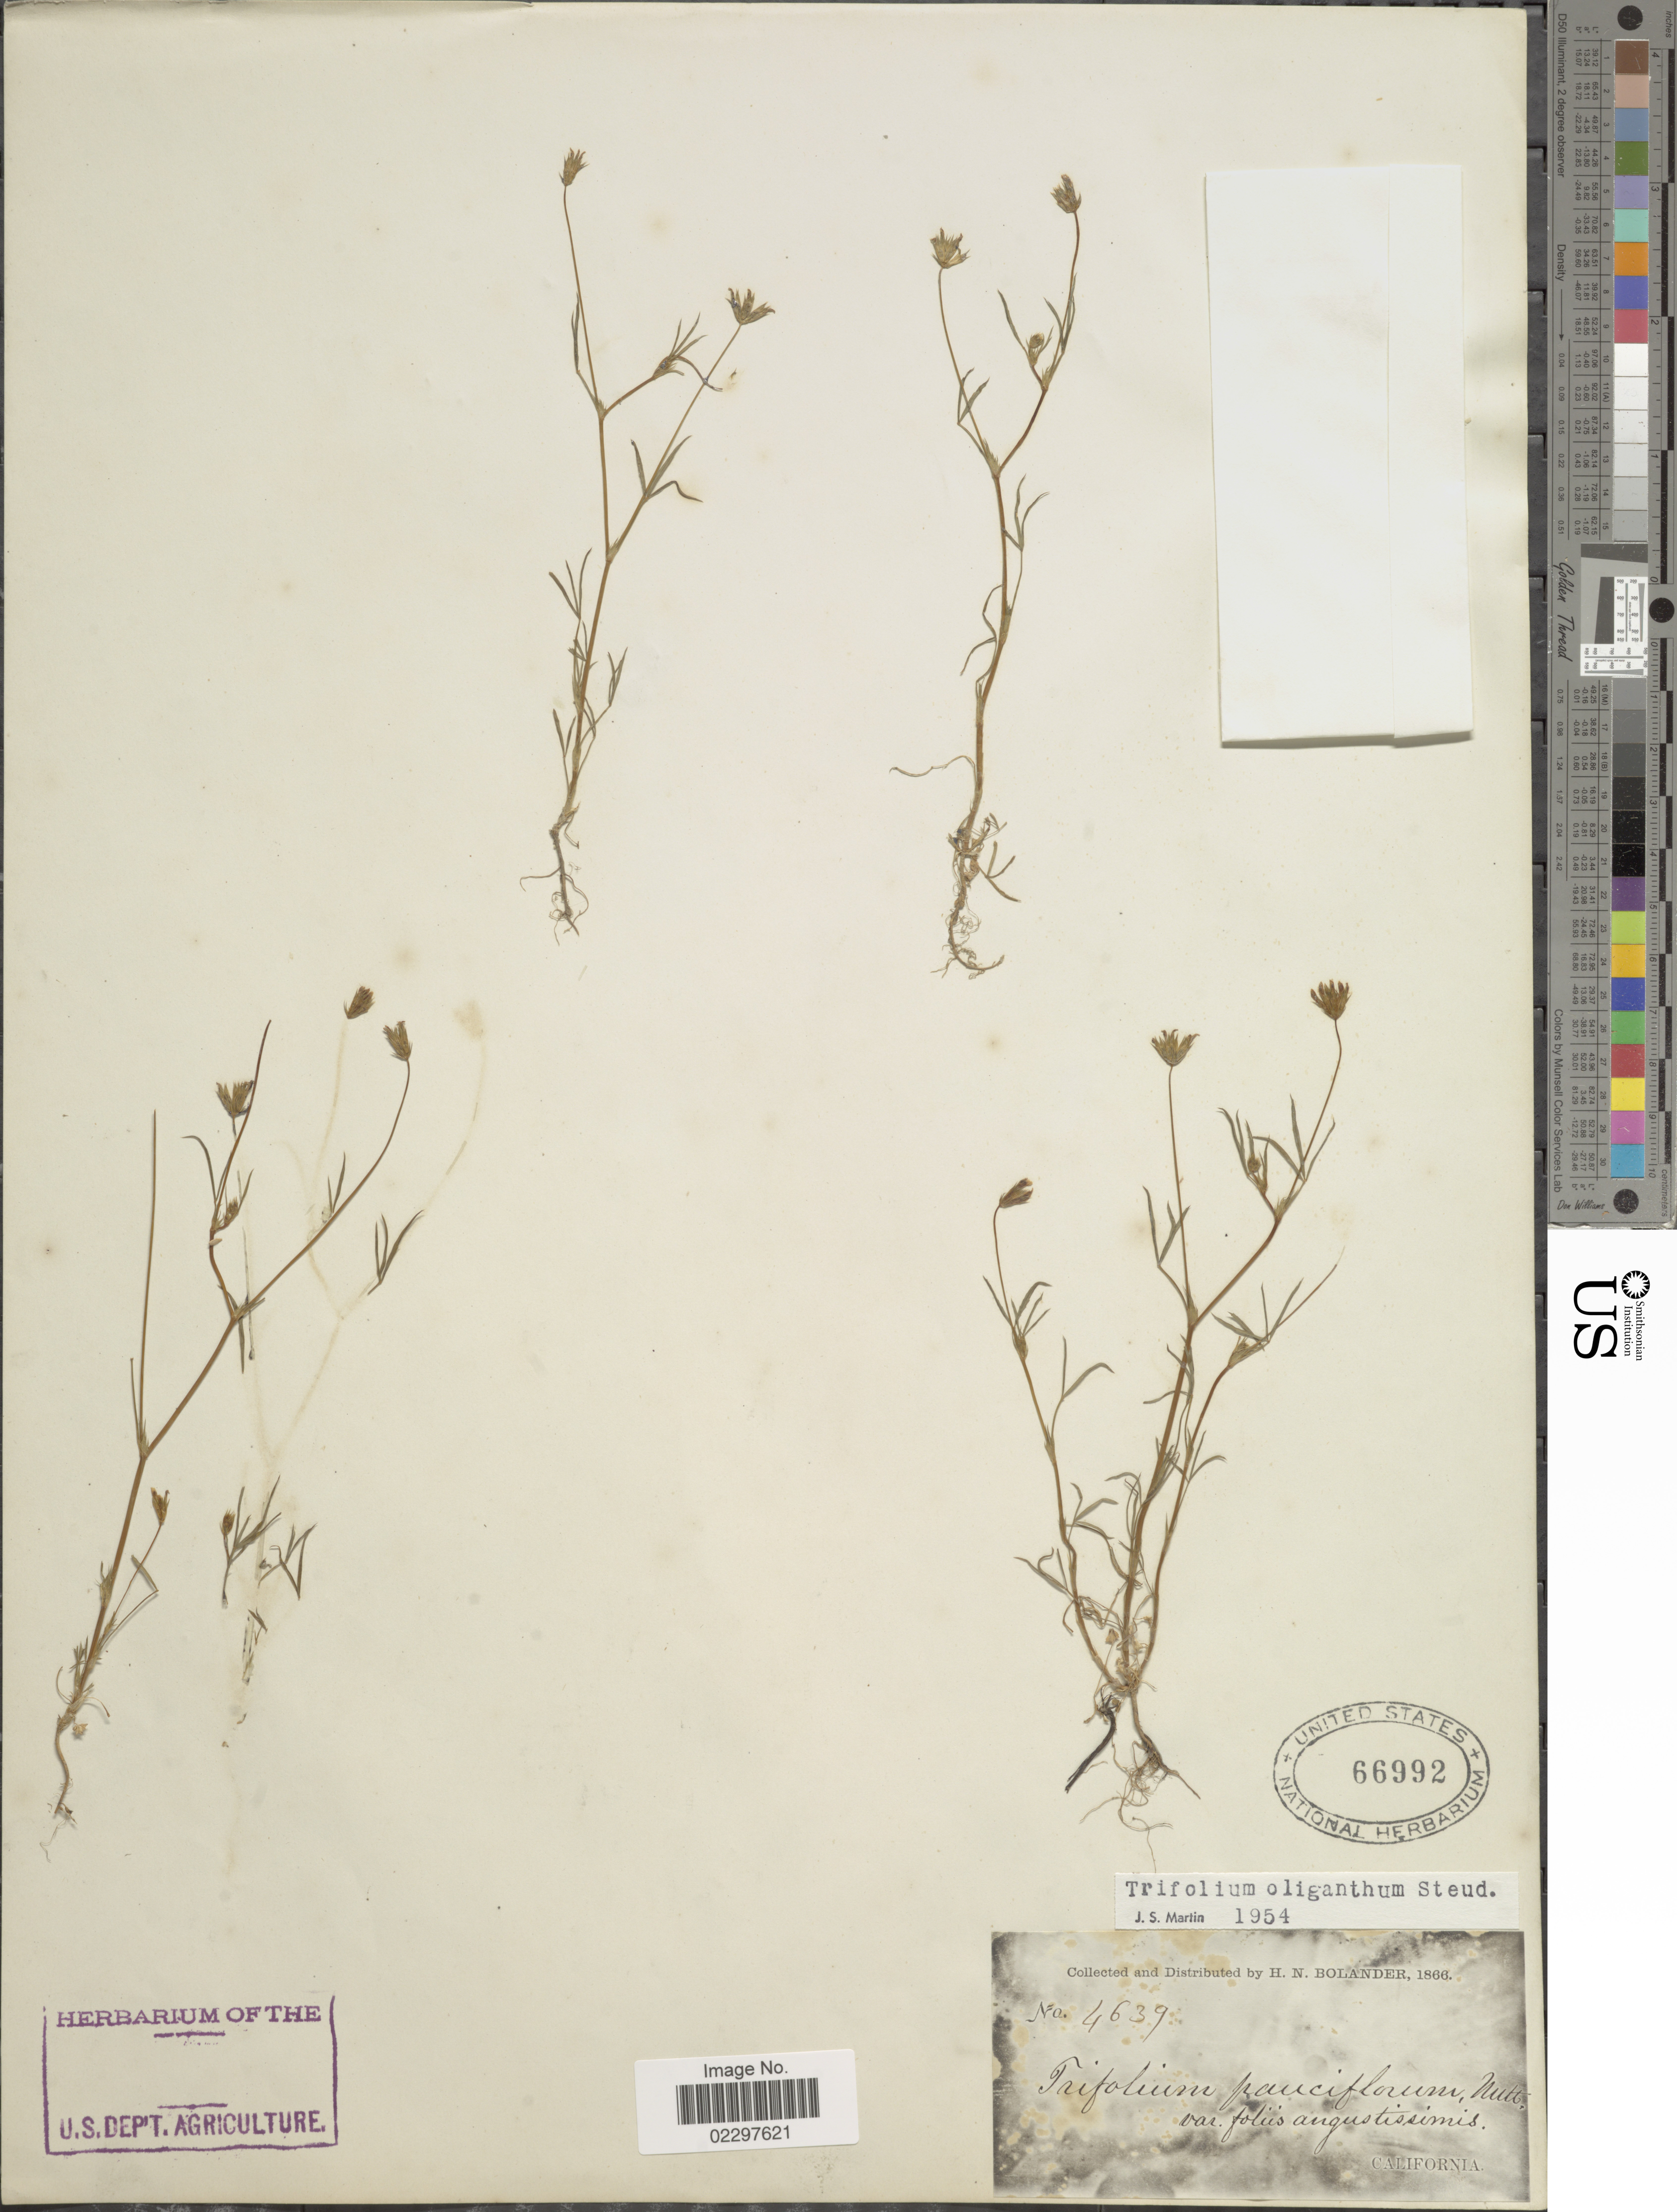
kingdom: Plantae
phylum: Tracheophyta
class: Magnoliopsida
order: Fabales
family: Fabaceae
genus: Trifolium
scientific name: Trifolium oliganthum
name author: Steud.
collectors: H. Bolander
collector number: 4639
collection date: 1866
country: United States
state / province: California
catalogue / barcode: US 66992